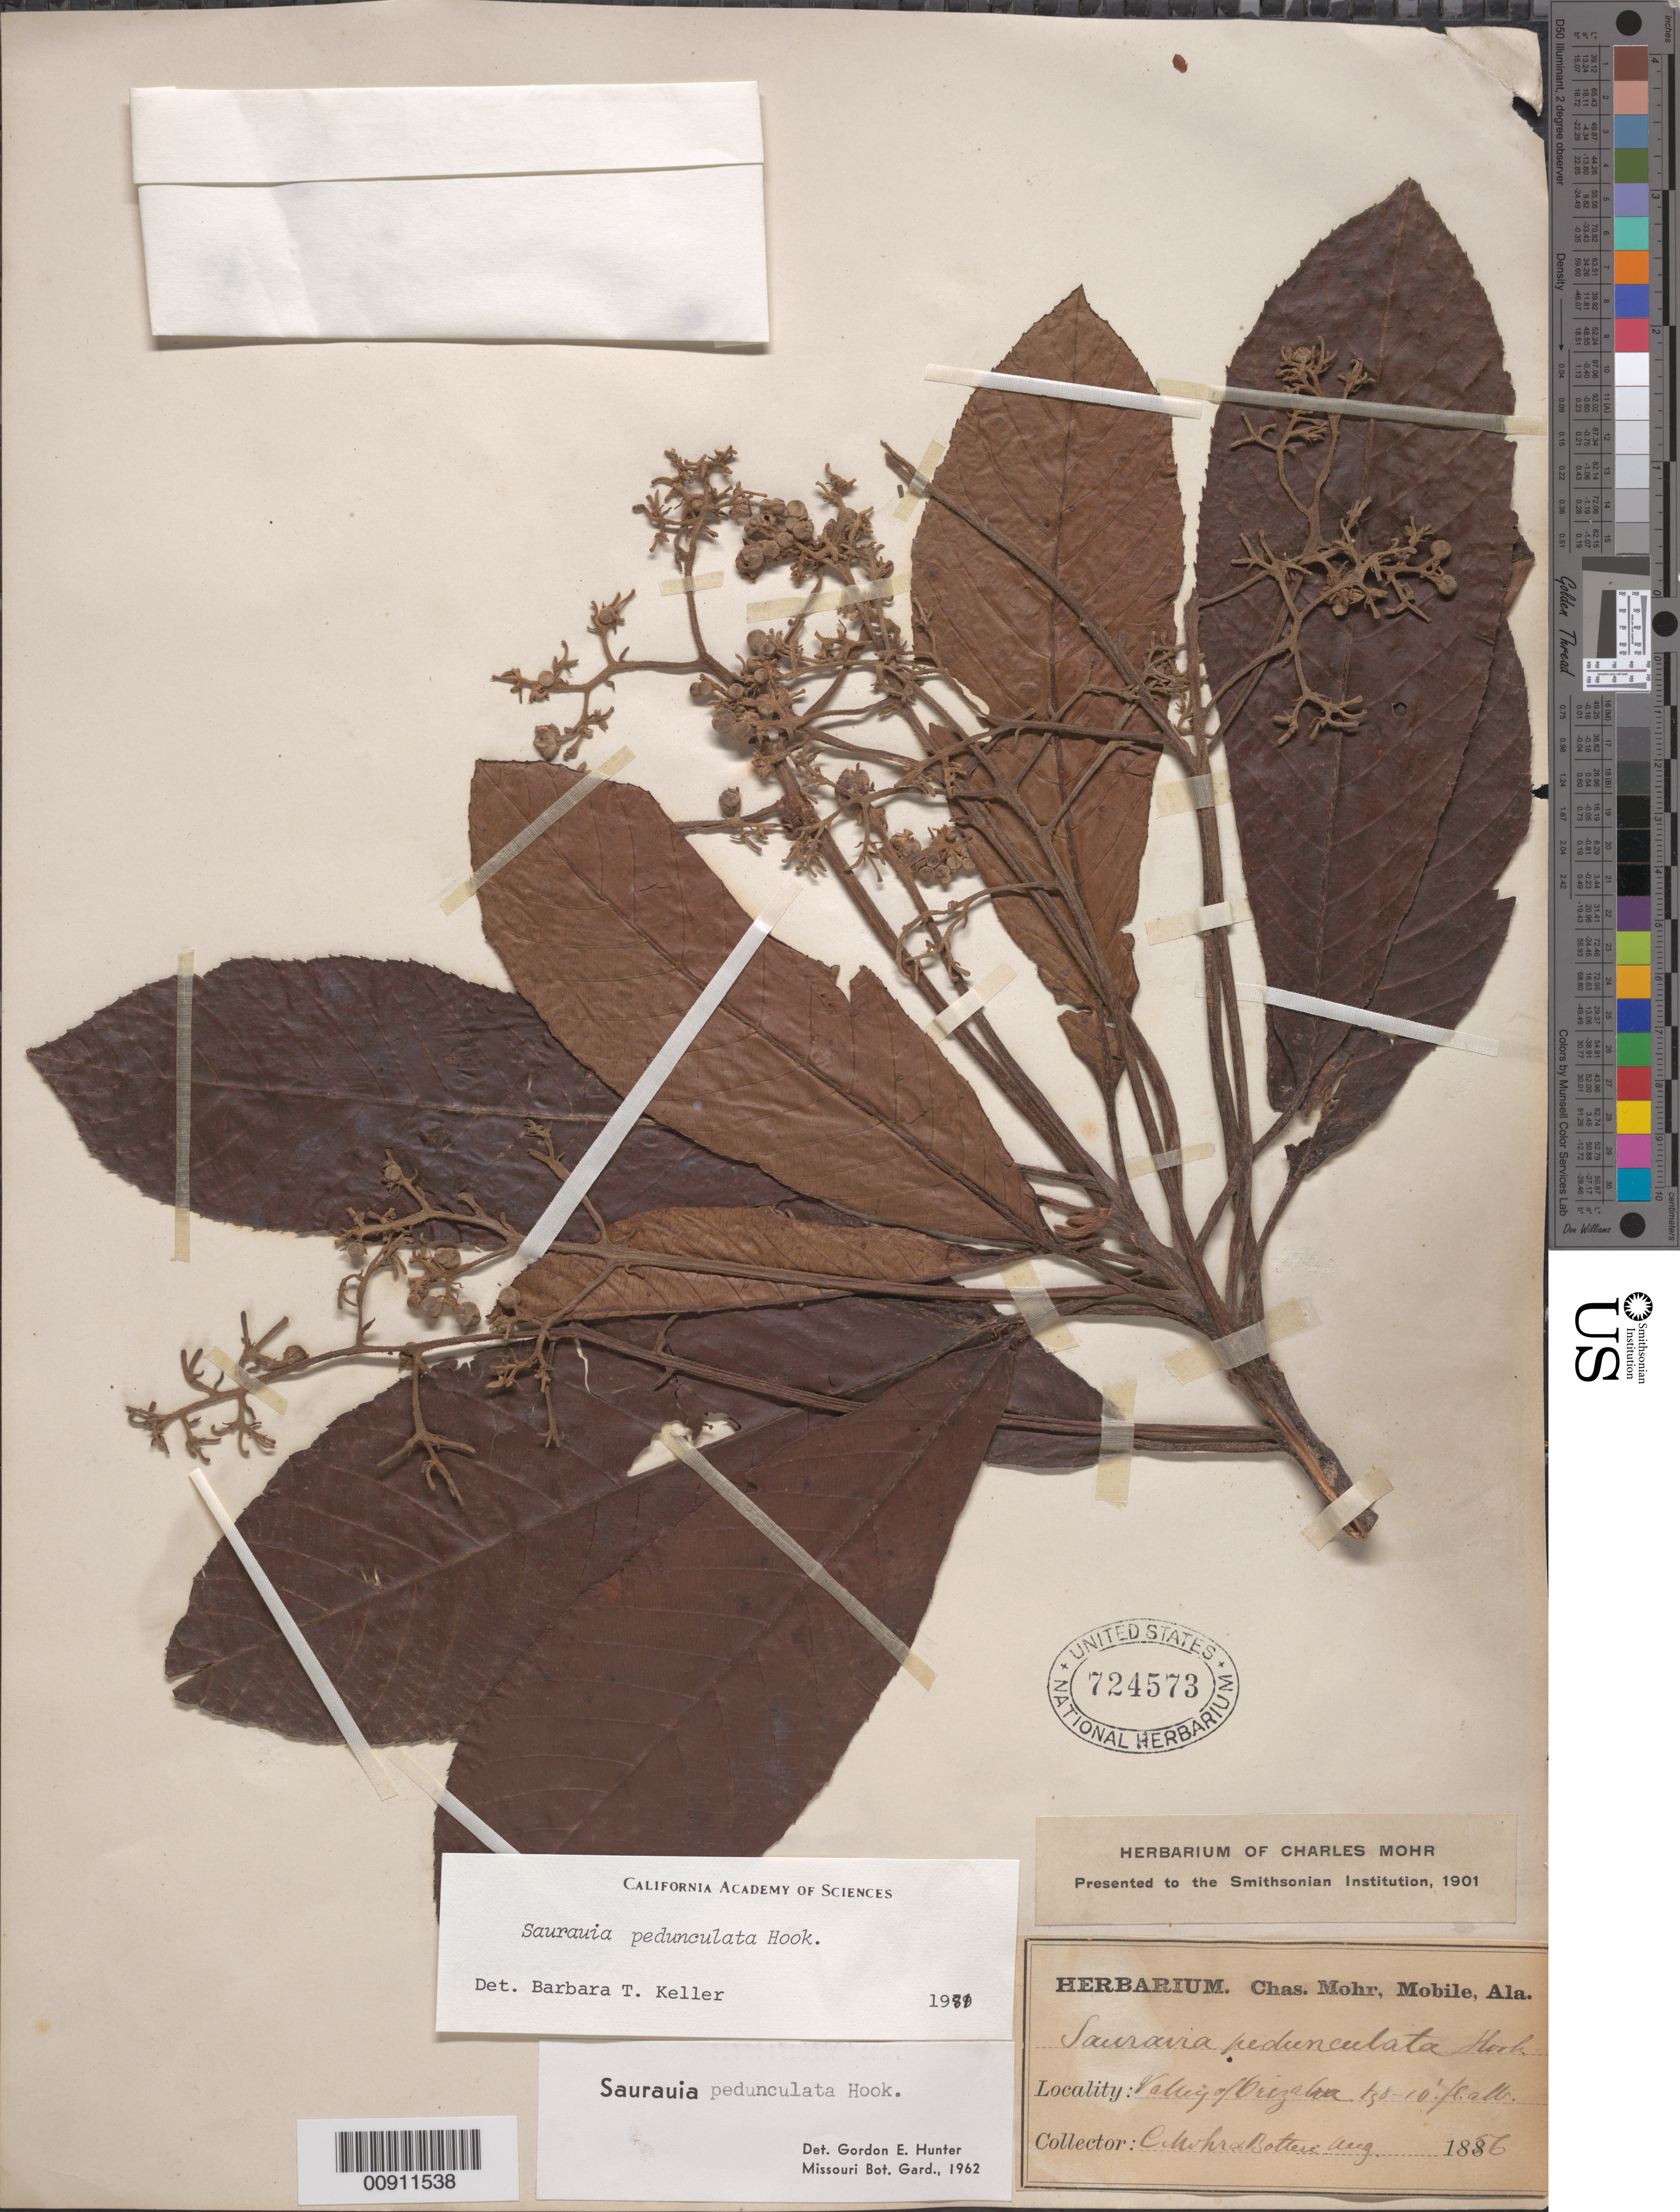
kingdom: Plantae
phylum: Tracheophyta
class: Magnoliopsida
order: Ericales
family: Actinidiaceae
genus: Saurauia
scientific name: Saurauia pedunculata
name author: Hook.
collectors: C. T. Mohr & M. Botteri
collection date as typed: Aug 1856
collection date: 1856-08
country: Mexico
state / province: Veracruz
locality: Valley of Orizaba.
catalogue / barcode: US 724573